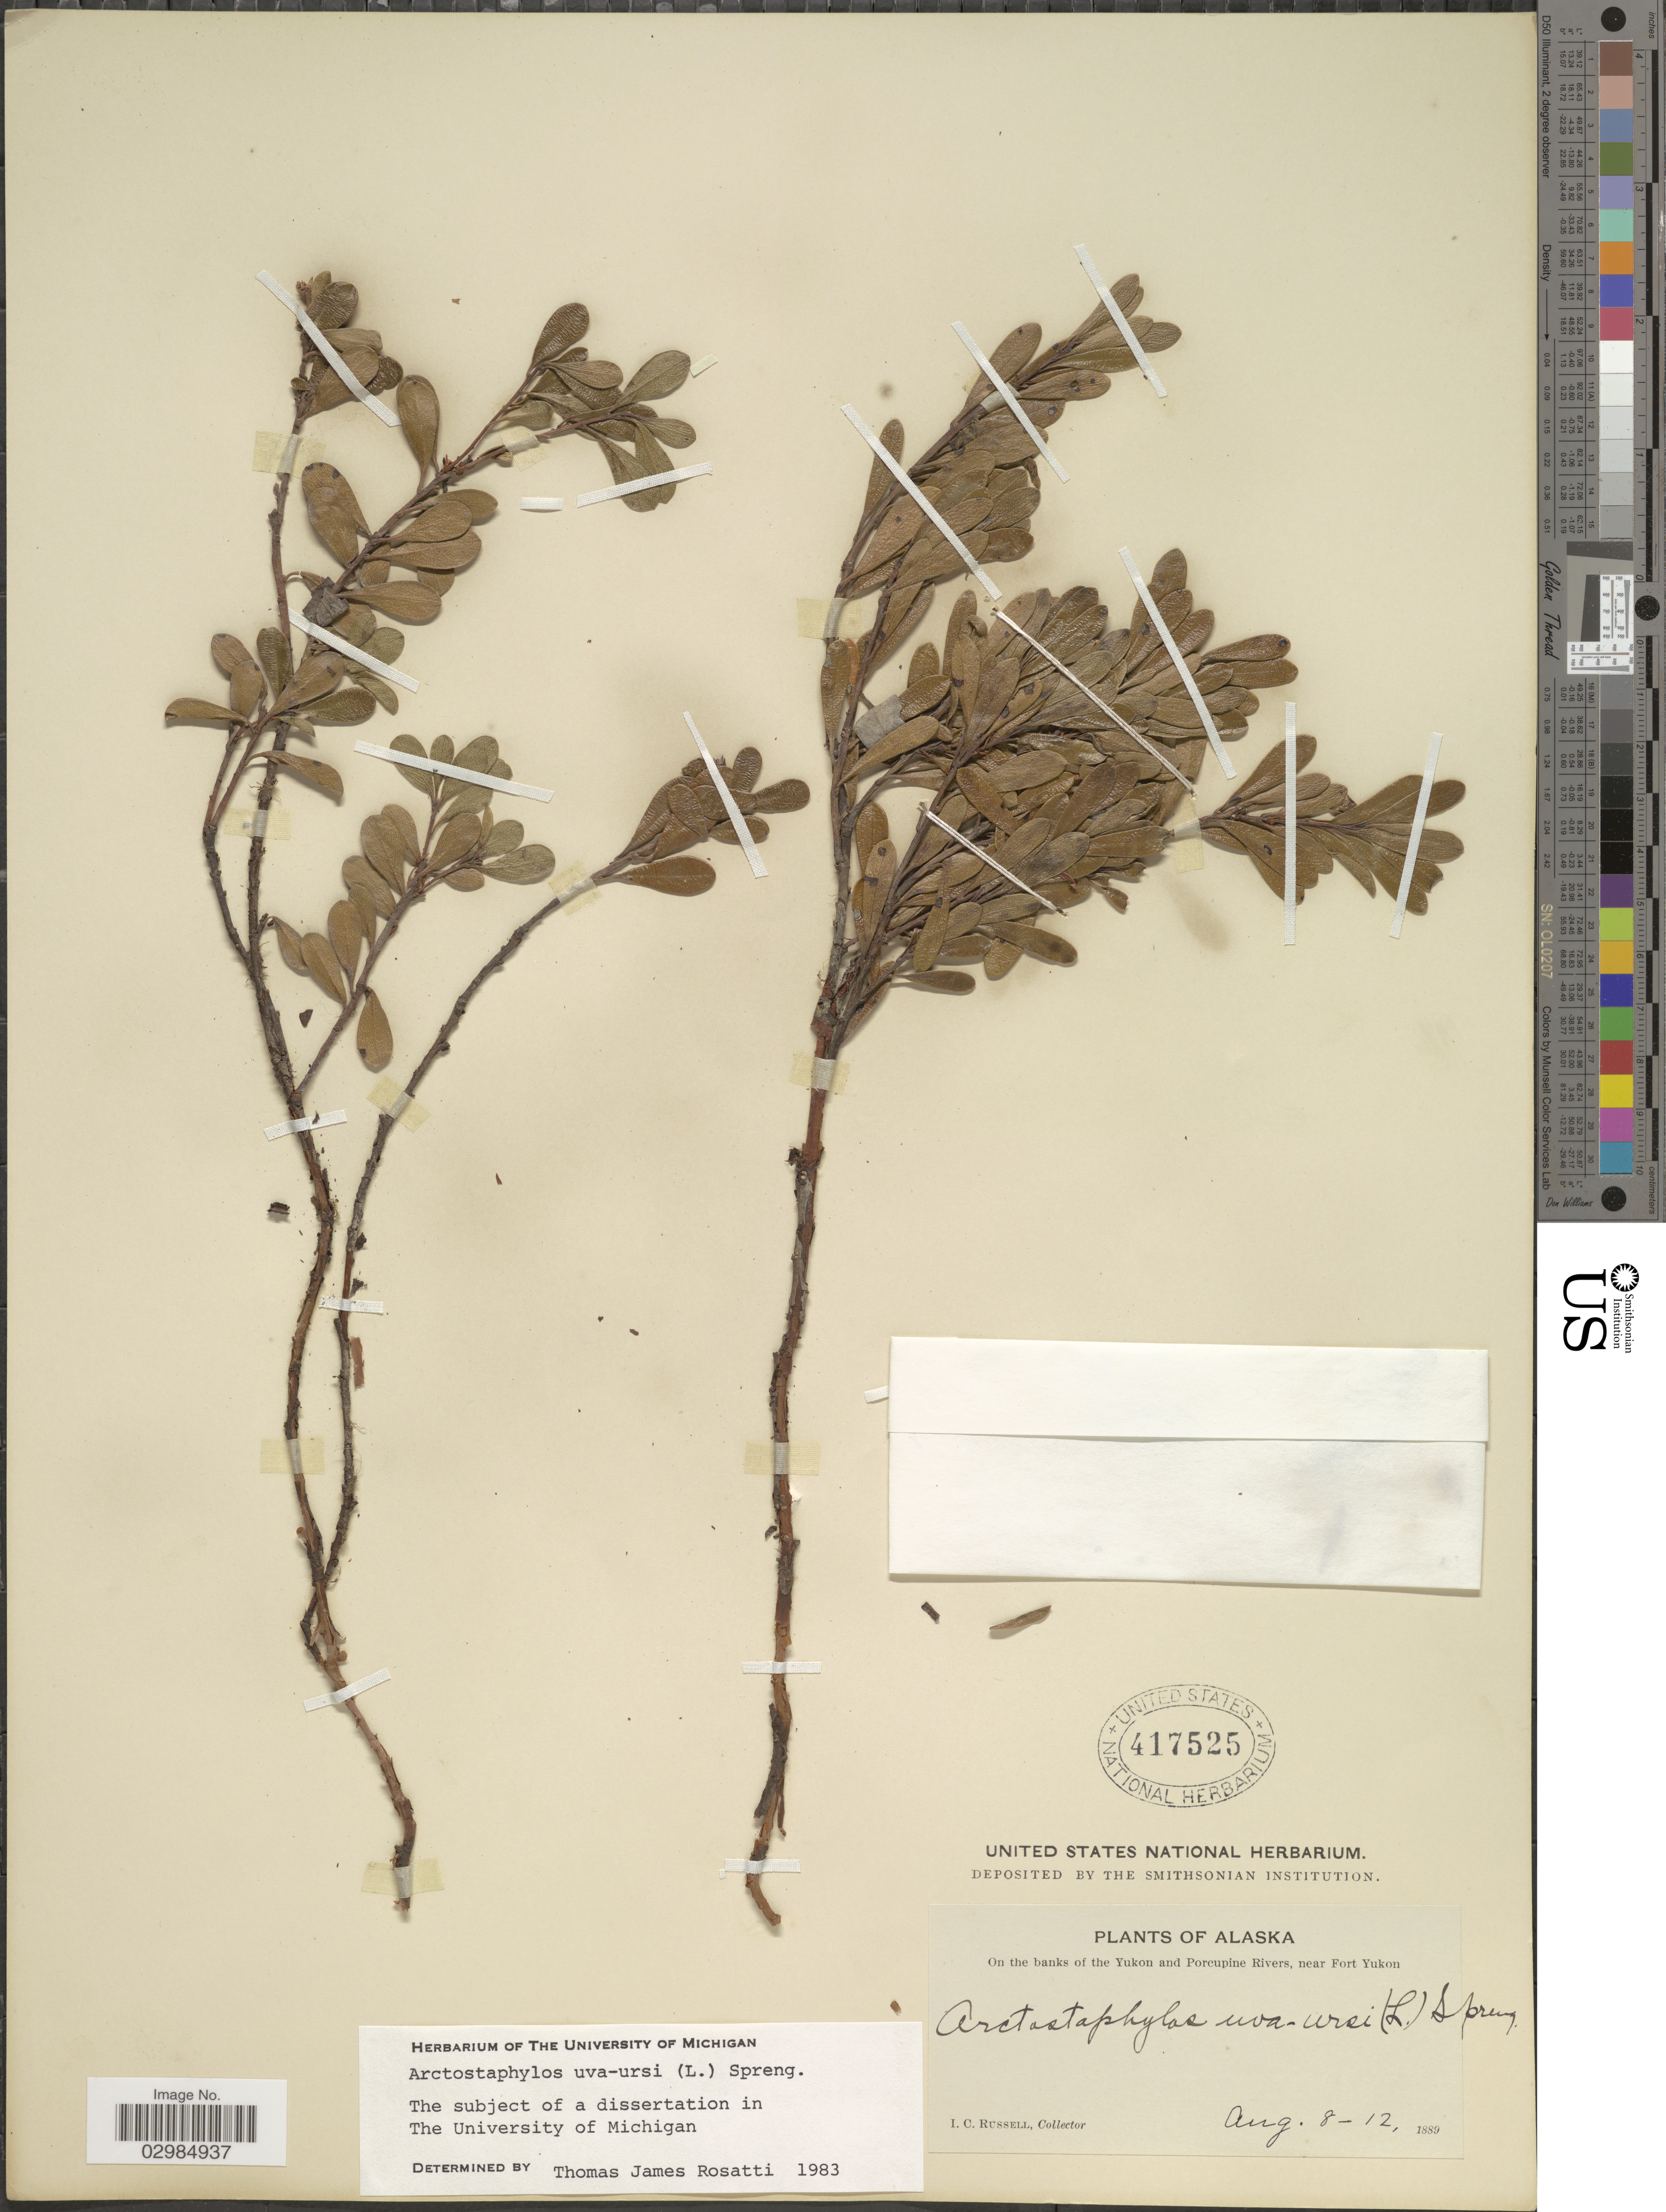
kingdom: Plantae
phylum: Tracheophyta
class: Magnoliopsida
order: Ericales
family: Ericaceae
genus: Arctostaphylos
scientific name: Arctostaphylos uva-ursi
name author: (L.) Spreng.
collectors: I. C. Russell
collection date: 1889-08-08/1889-08-12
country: United States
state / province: Alaska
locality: On the banks of the Yukon and Porcupine River, near Fort Yukon.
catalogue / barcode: US 417525